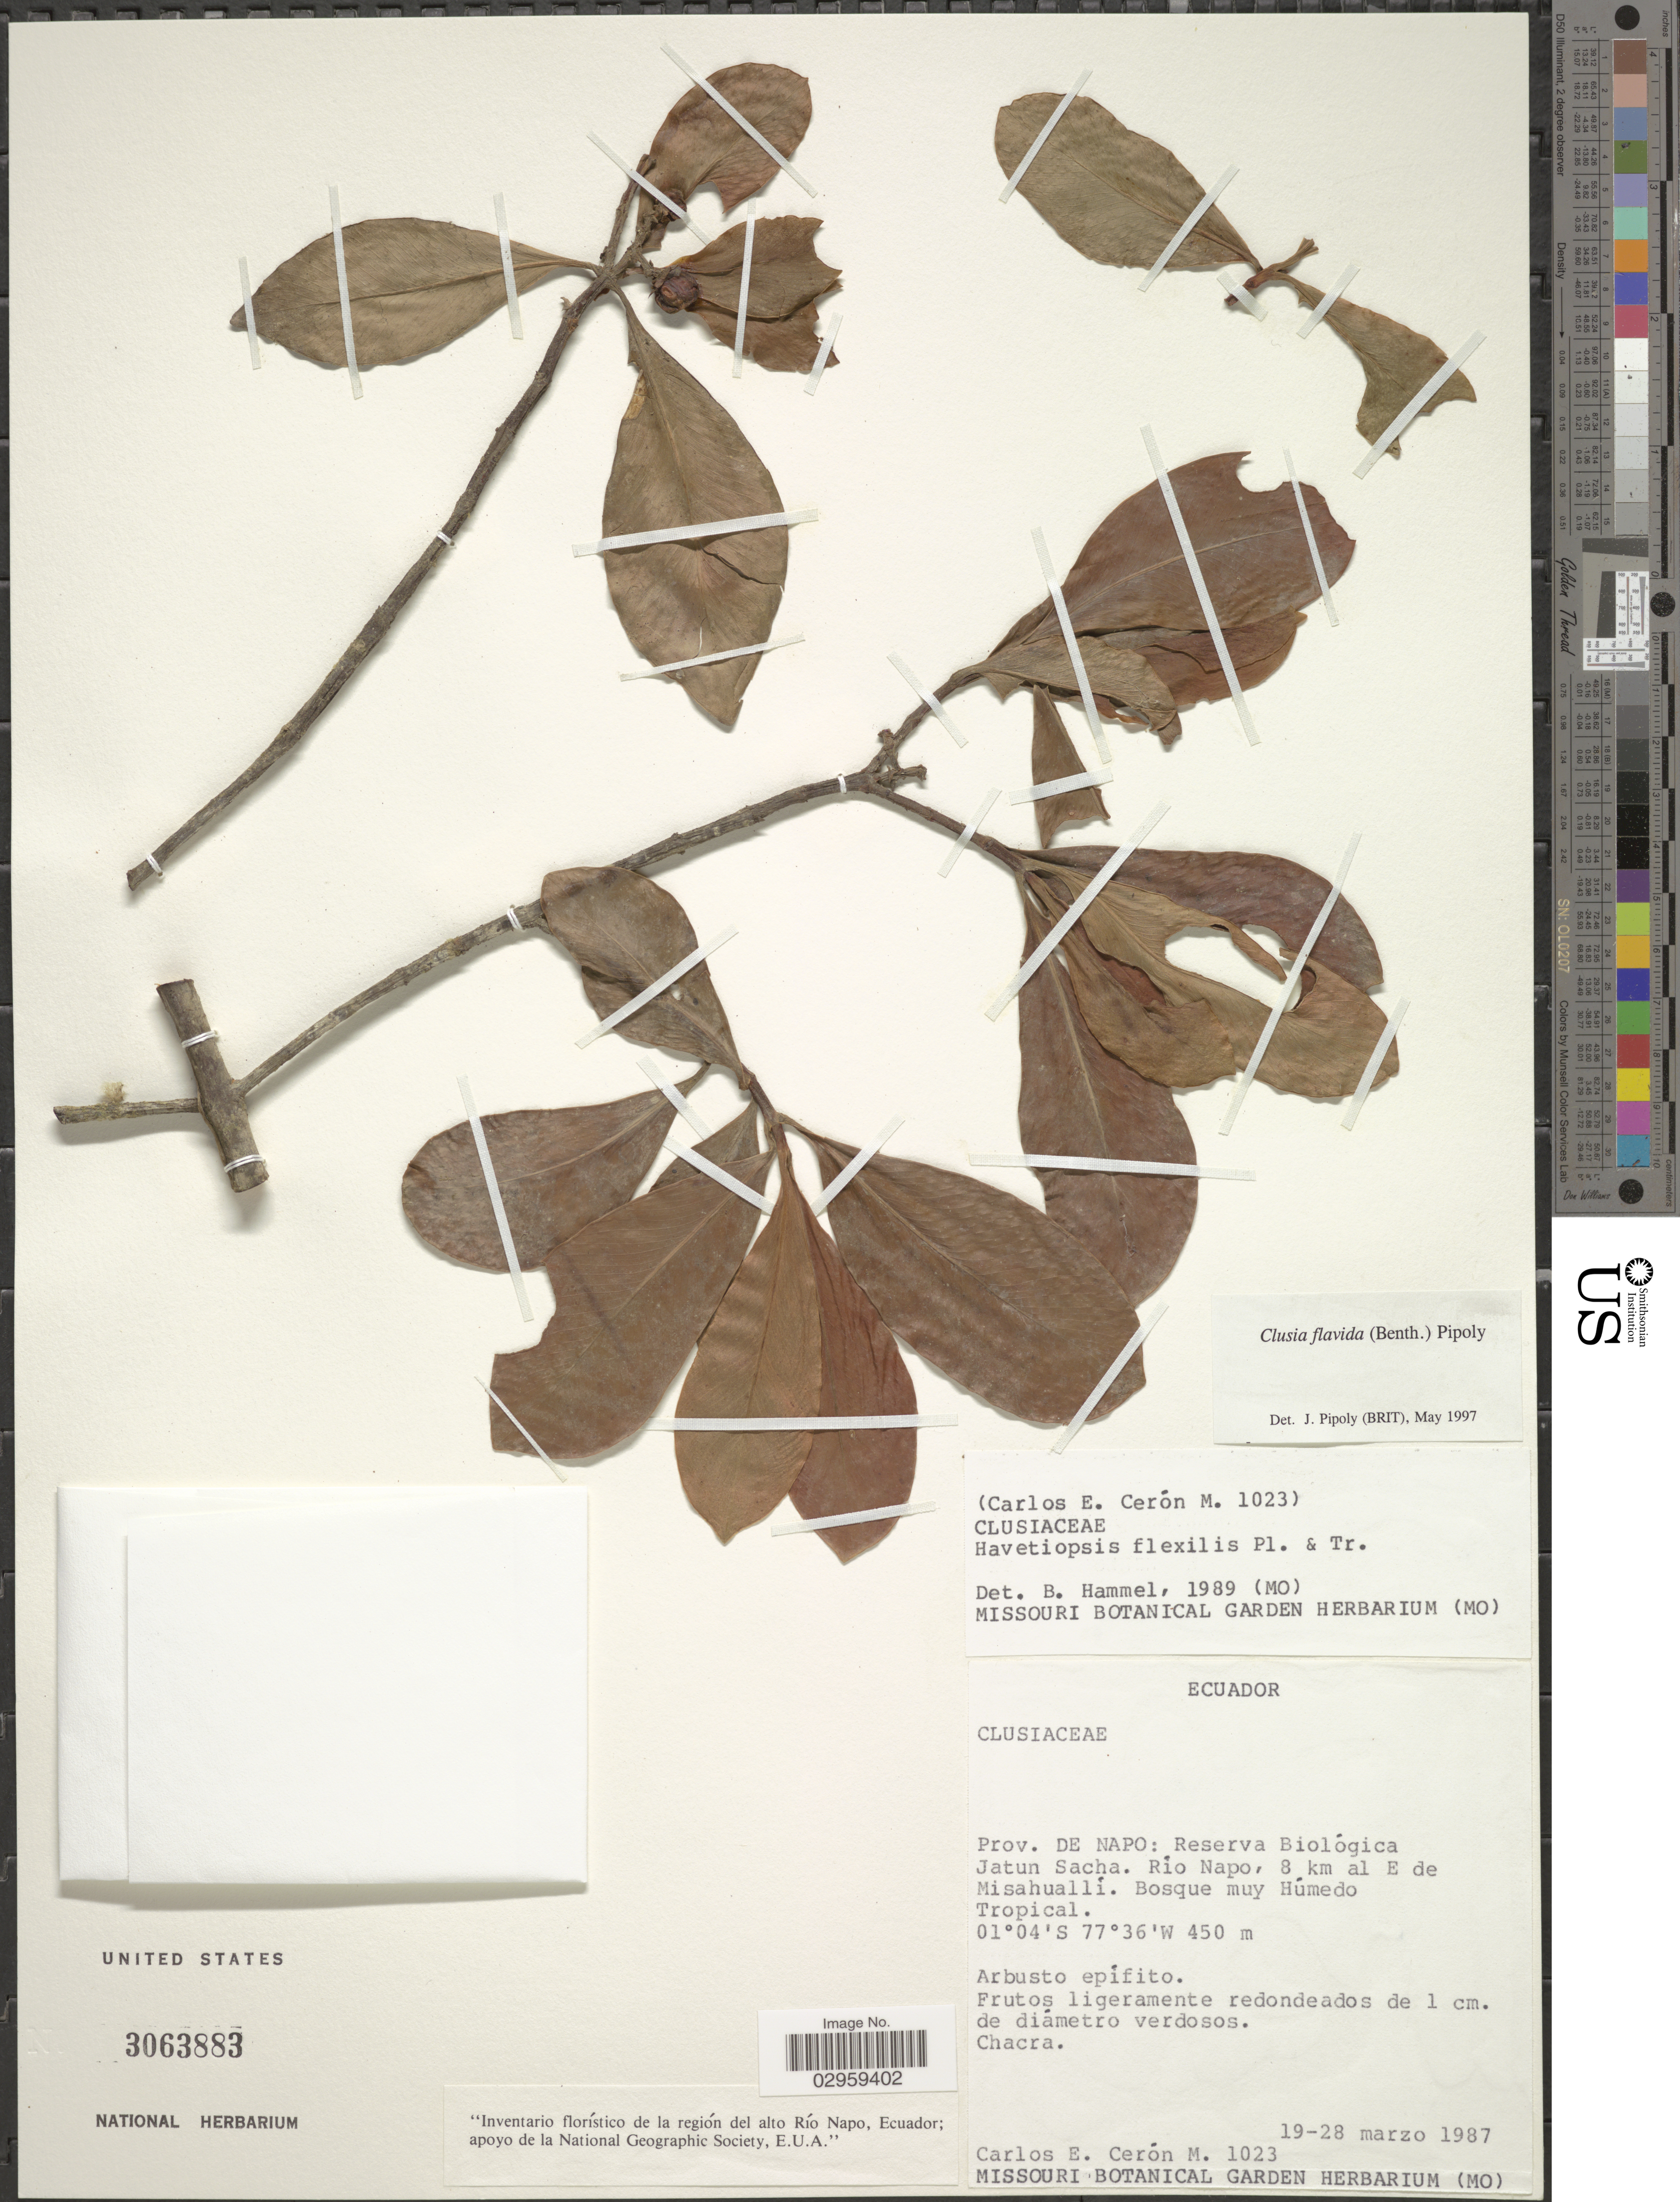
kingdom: Plantae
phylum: Tracheophyta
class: Magnoliopsida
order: Malpighiales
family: Clusiaceae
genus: Clusia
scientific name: Clusia flavida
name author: (Benth.) Pipoly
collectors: C. E. Cerón M.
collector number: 1023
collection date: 1987-03-19/1987-03-28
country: Ecuador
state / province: Napo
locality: Prov. de Napo: Reserva Biológica Jatun Sacha. Río Napo, 8 km al E de Misahuallí. Bosque muy Húmedo Tropical.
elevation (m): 450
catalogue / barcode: US 3063883